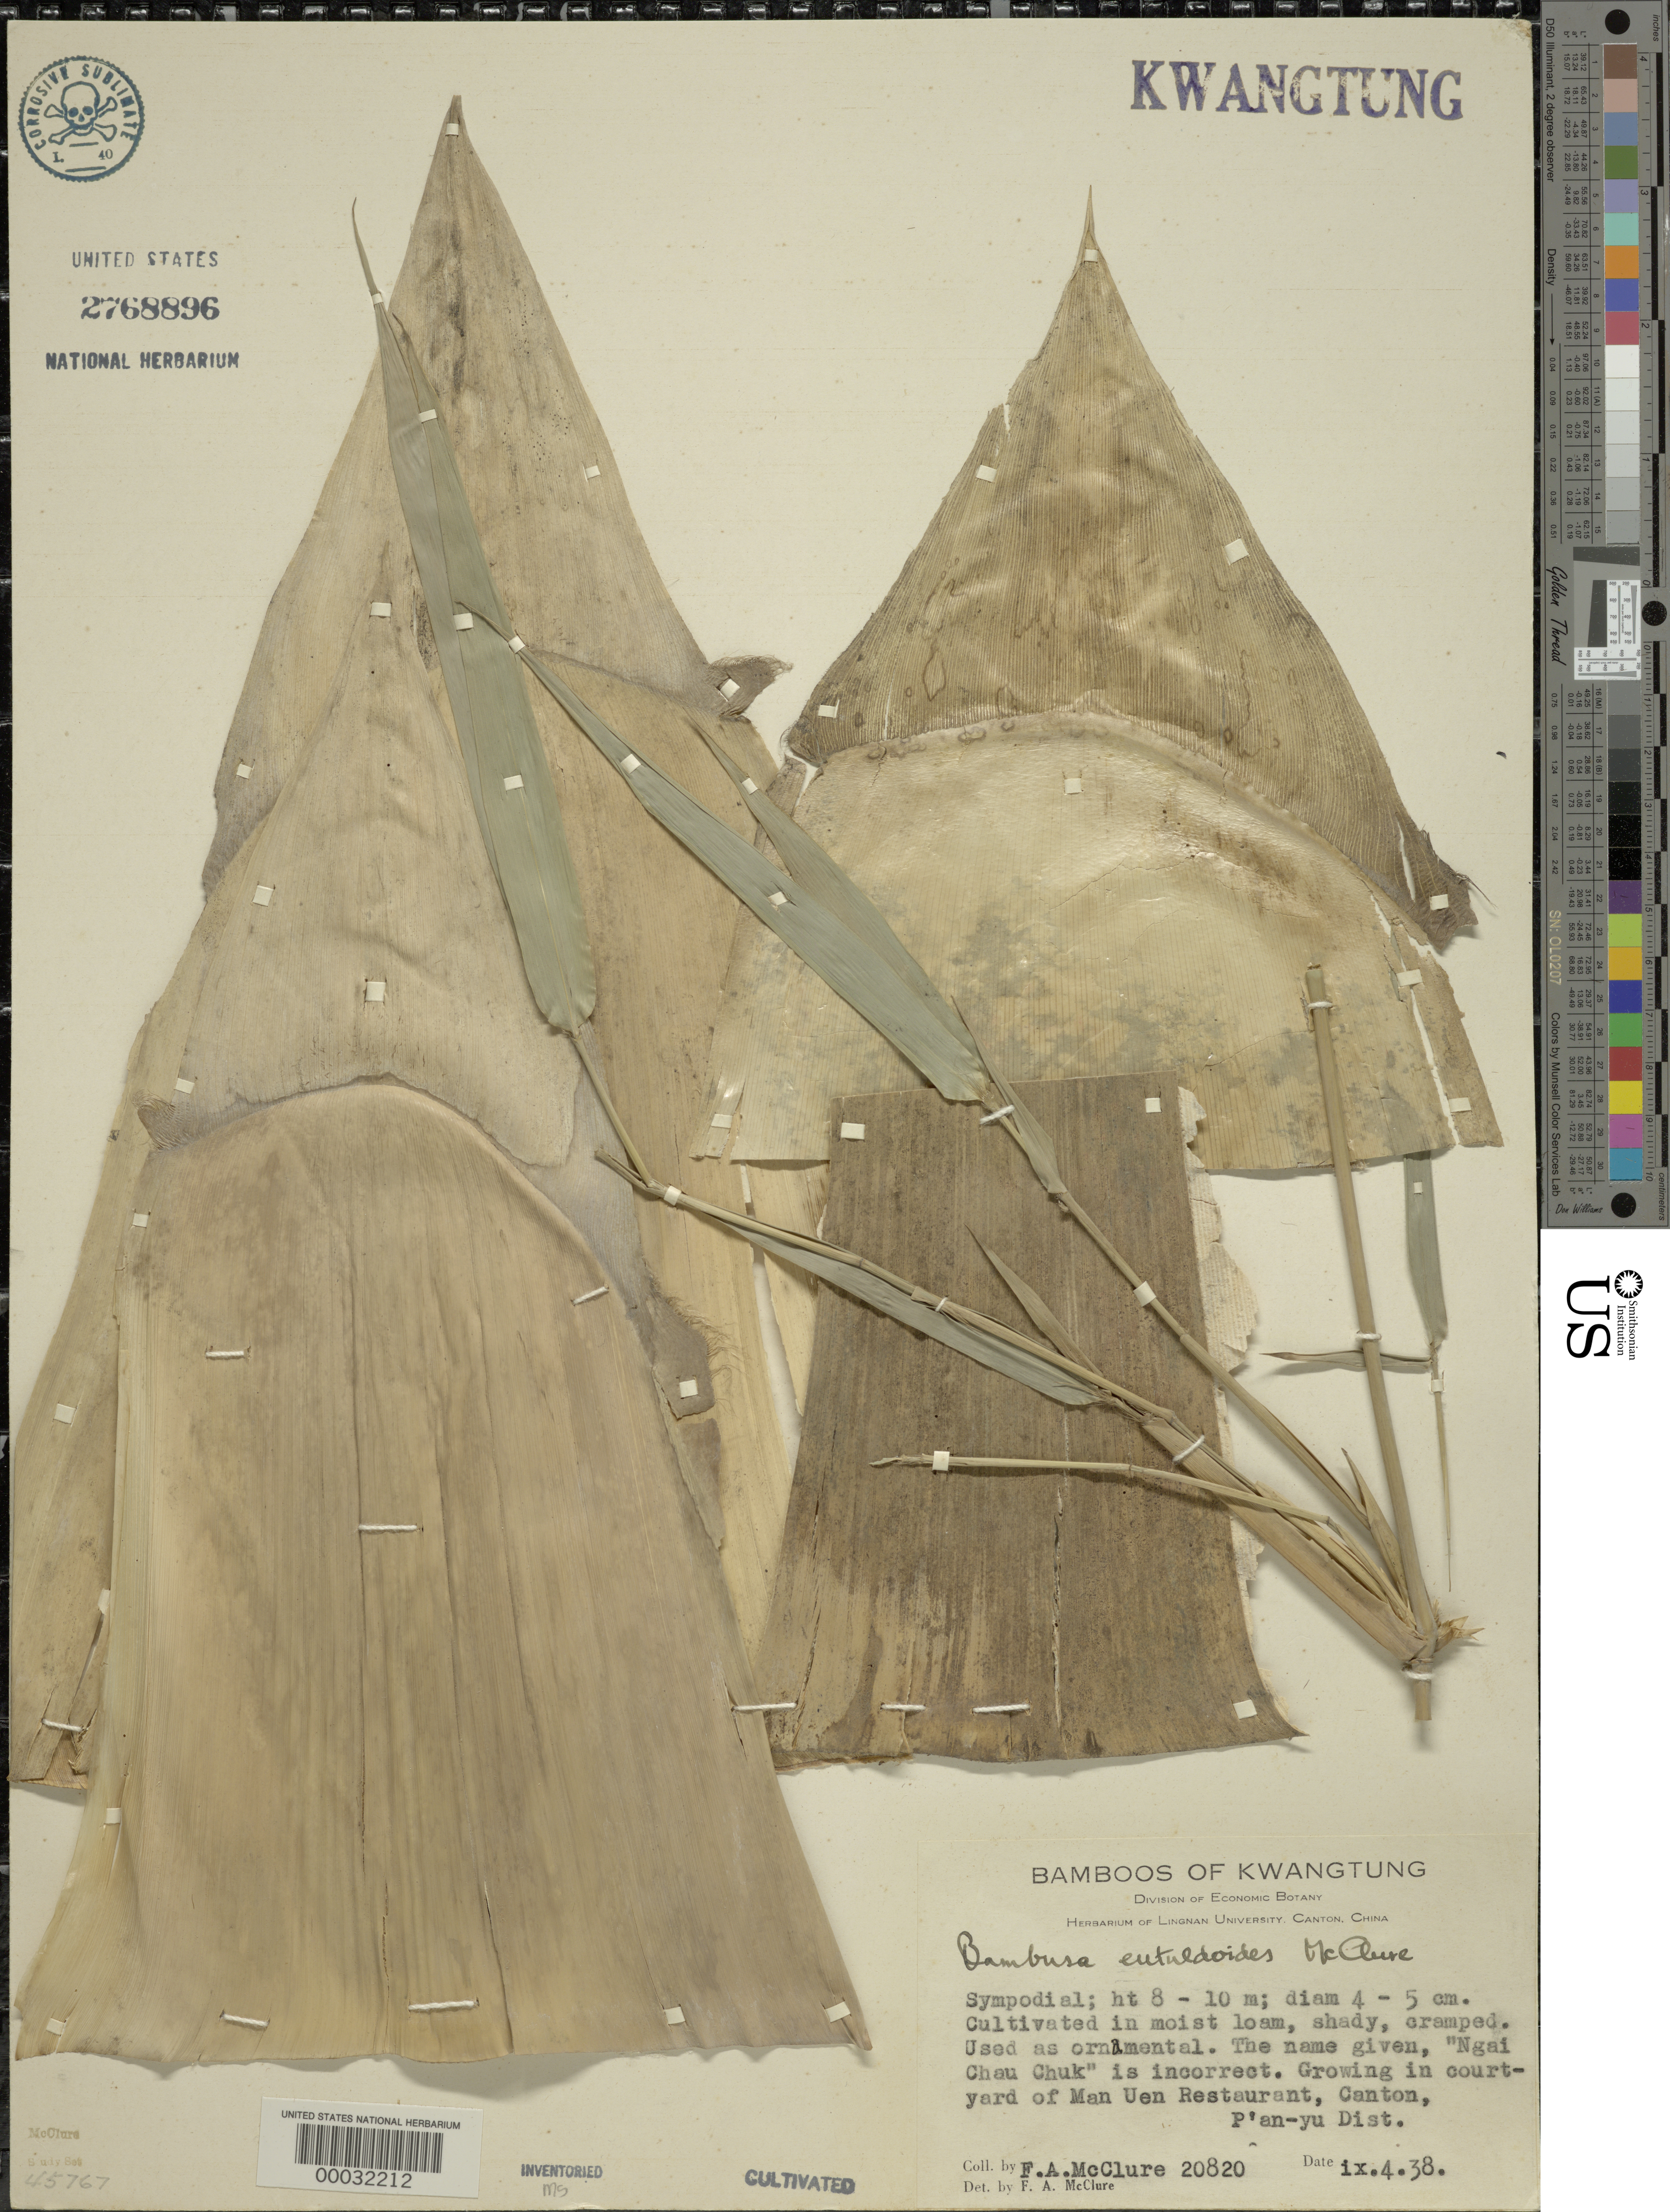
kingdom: Plantae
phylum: Tracheophyta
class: Liliopsida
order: Poales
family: Poaceae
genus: Bambusa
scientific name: Bambusa eutuldoides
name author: McClure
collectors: F. A. McClure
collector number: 20820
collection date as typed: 04 Sep 1938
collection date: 1938-09-04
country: China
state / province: Guangdong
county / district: Guangzhou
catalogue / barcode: US 2768896